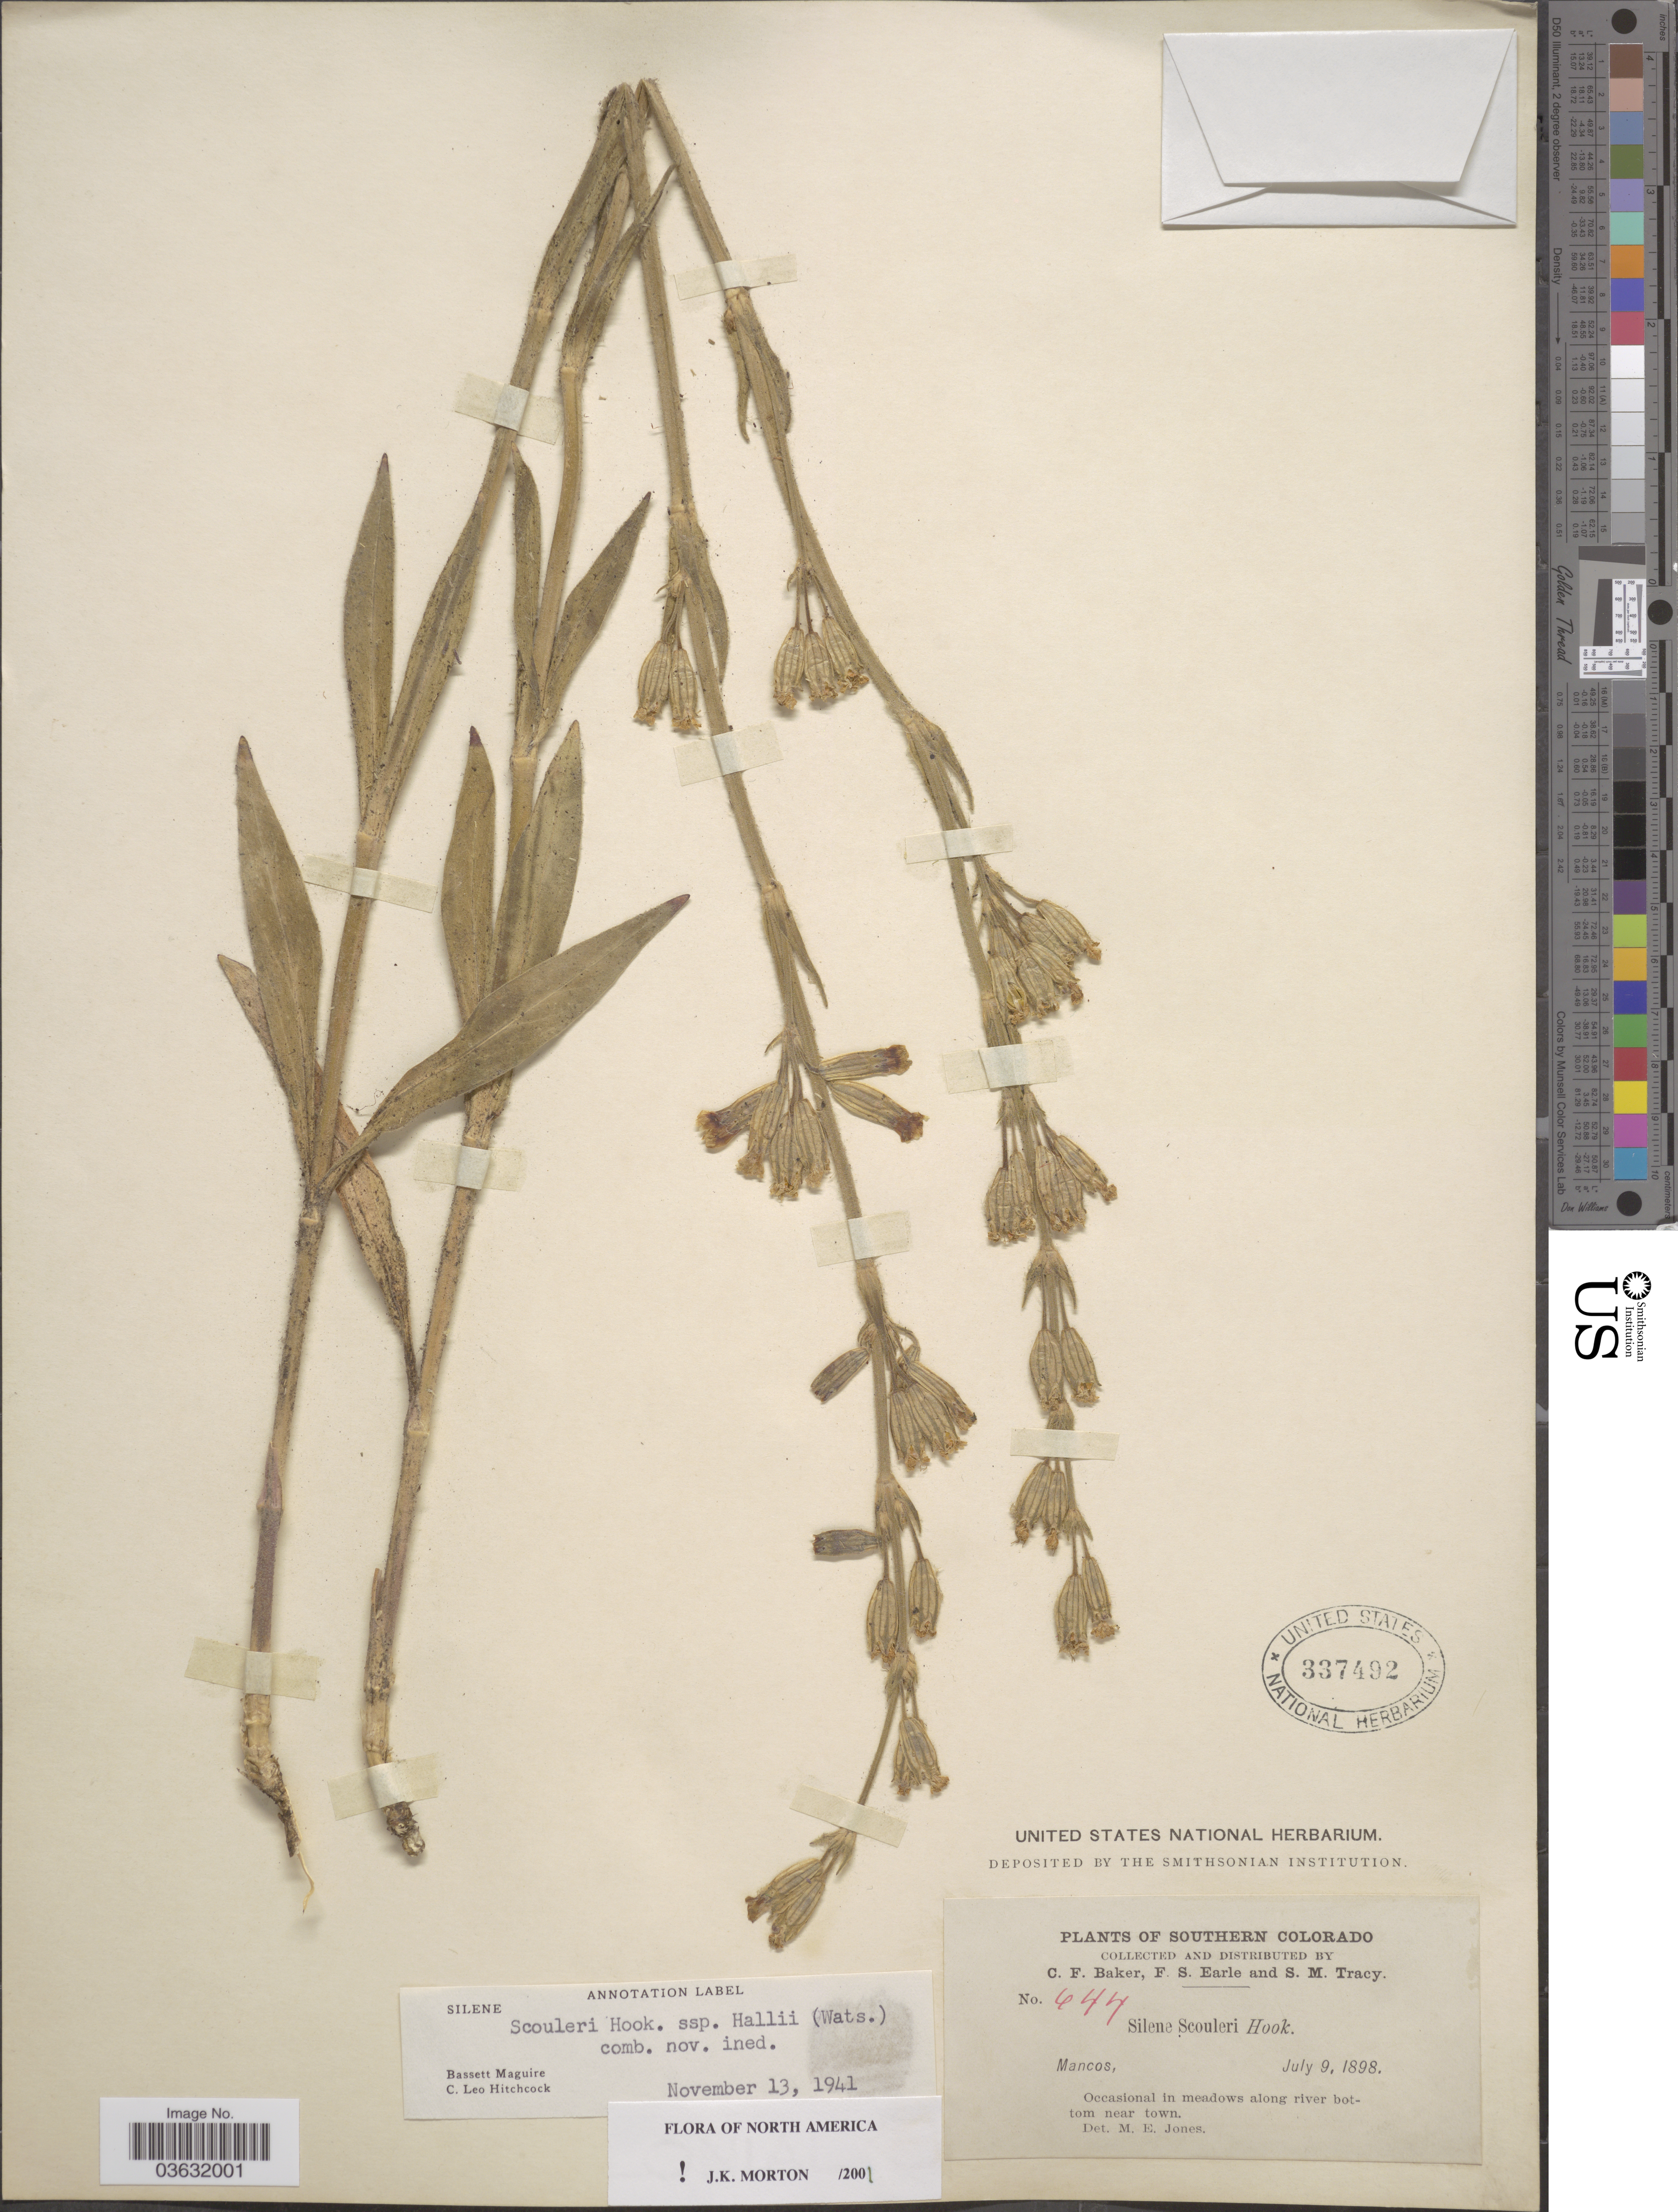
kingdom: Plantae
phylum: Tracheophyta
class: Magnoliopsida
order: Caryophyllales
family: Caryophyllaceae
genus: Silene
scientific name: Silene scouleri subsp. hallii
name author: (S. Watson) C.L. Hitchc. & Maguire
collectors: C. F. Baker, F. S. Earle & S. M. Tracy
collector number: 644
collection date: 1898-07-09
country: United States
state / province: Colorado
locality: Southern Colorado. Mancos. Occasional in meadows along river bottom near town.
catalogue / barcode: US 337492